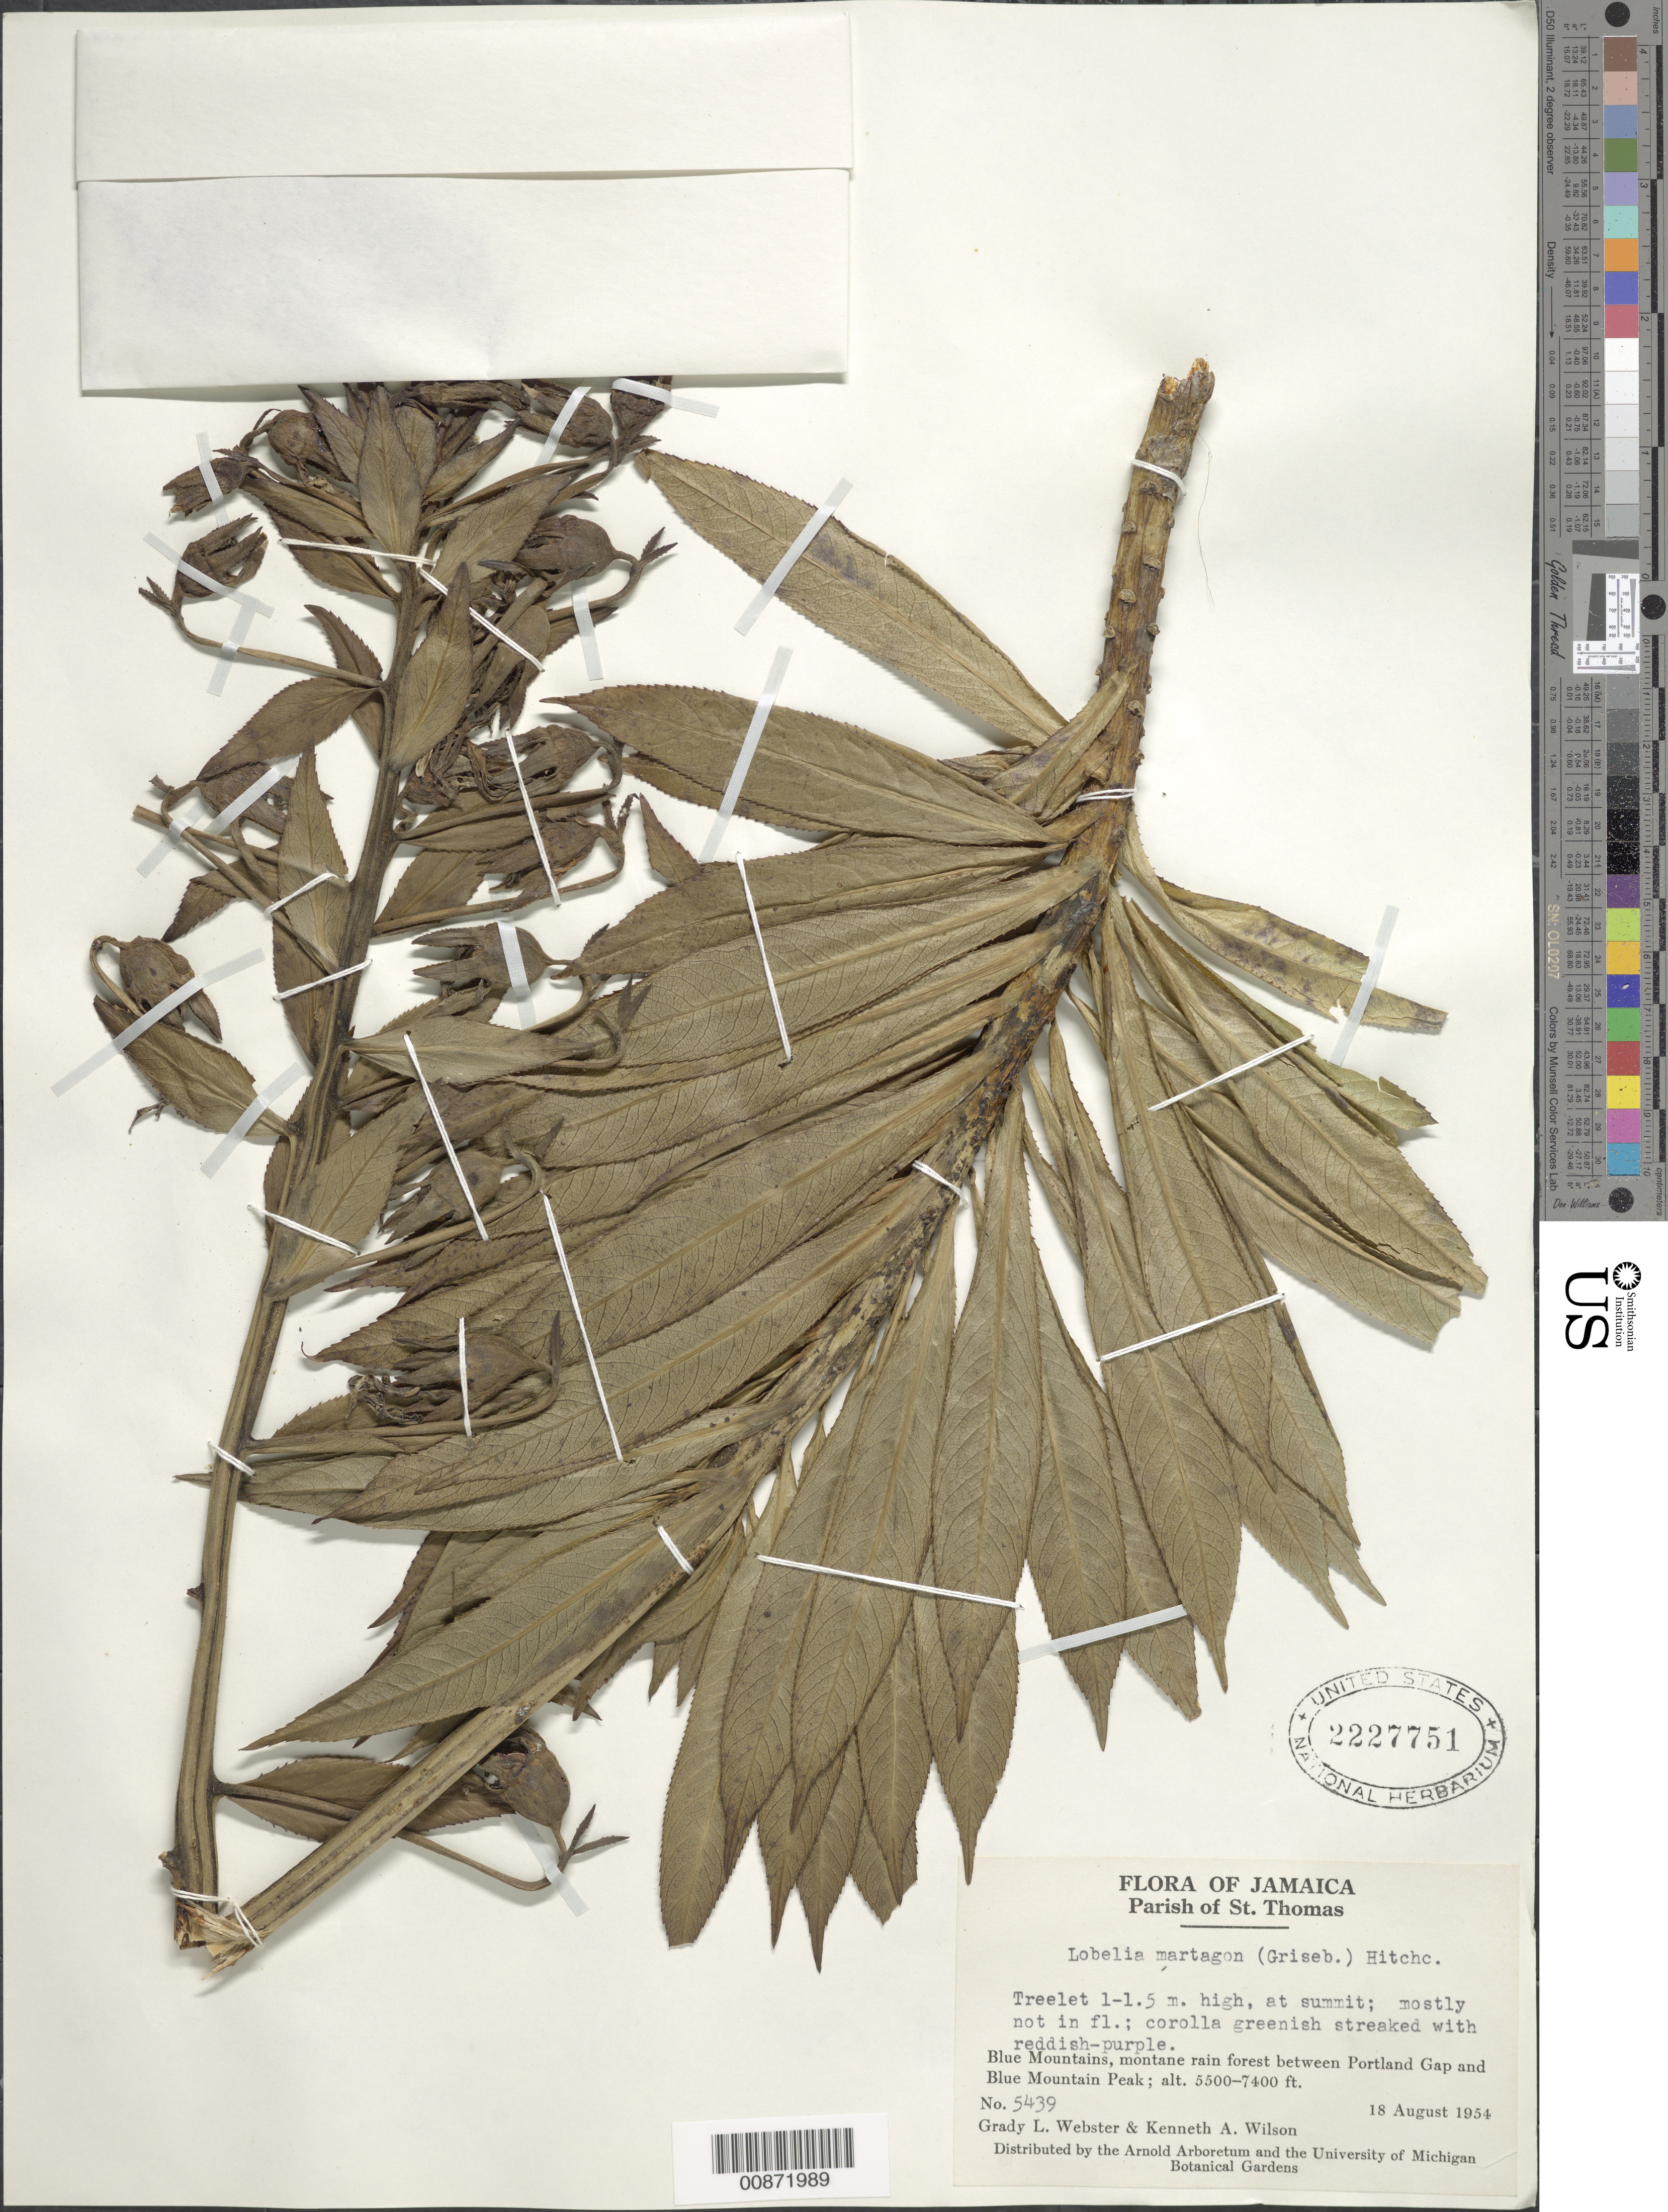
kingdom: Plantae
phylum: Tracheophyta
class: Magnoliopsida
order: Asterales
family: Campanulaceae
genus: Lobelia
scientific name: Lobelia martagon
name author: (Griseb.) Hitchc.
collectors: G. L. Webster & K. A. Wilson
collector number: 5439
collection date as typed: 18 Aug 1954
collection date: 1954-08-18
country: Jamaica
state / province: Saint Thomas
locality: Blue Mountains, forest between Portland Gap and Blue Bountain Peak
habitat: Montane rainforest at summit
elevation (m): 1676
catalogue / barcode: US 2227751